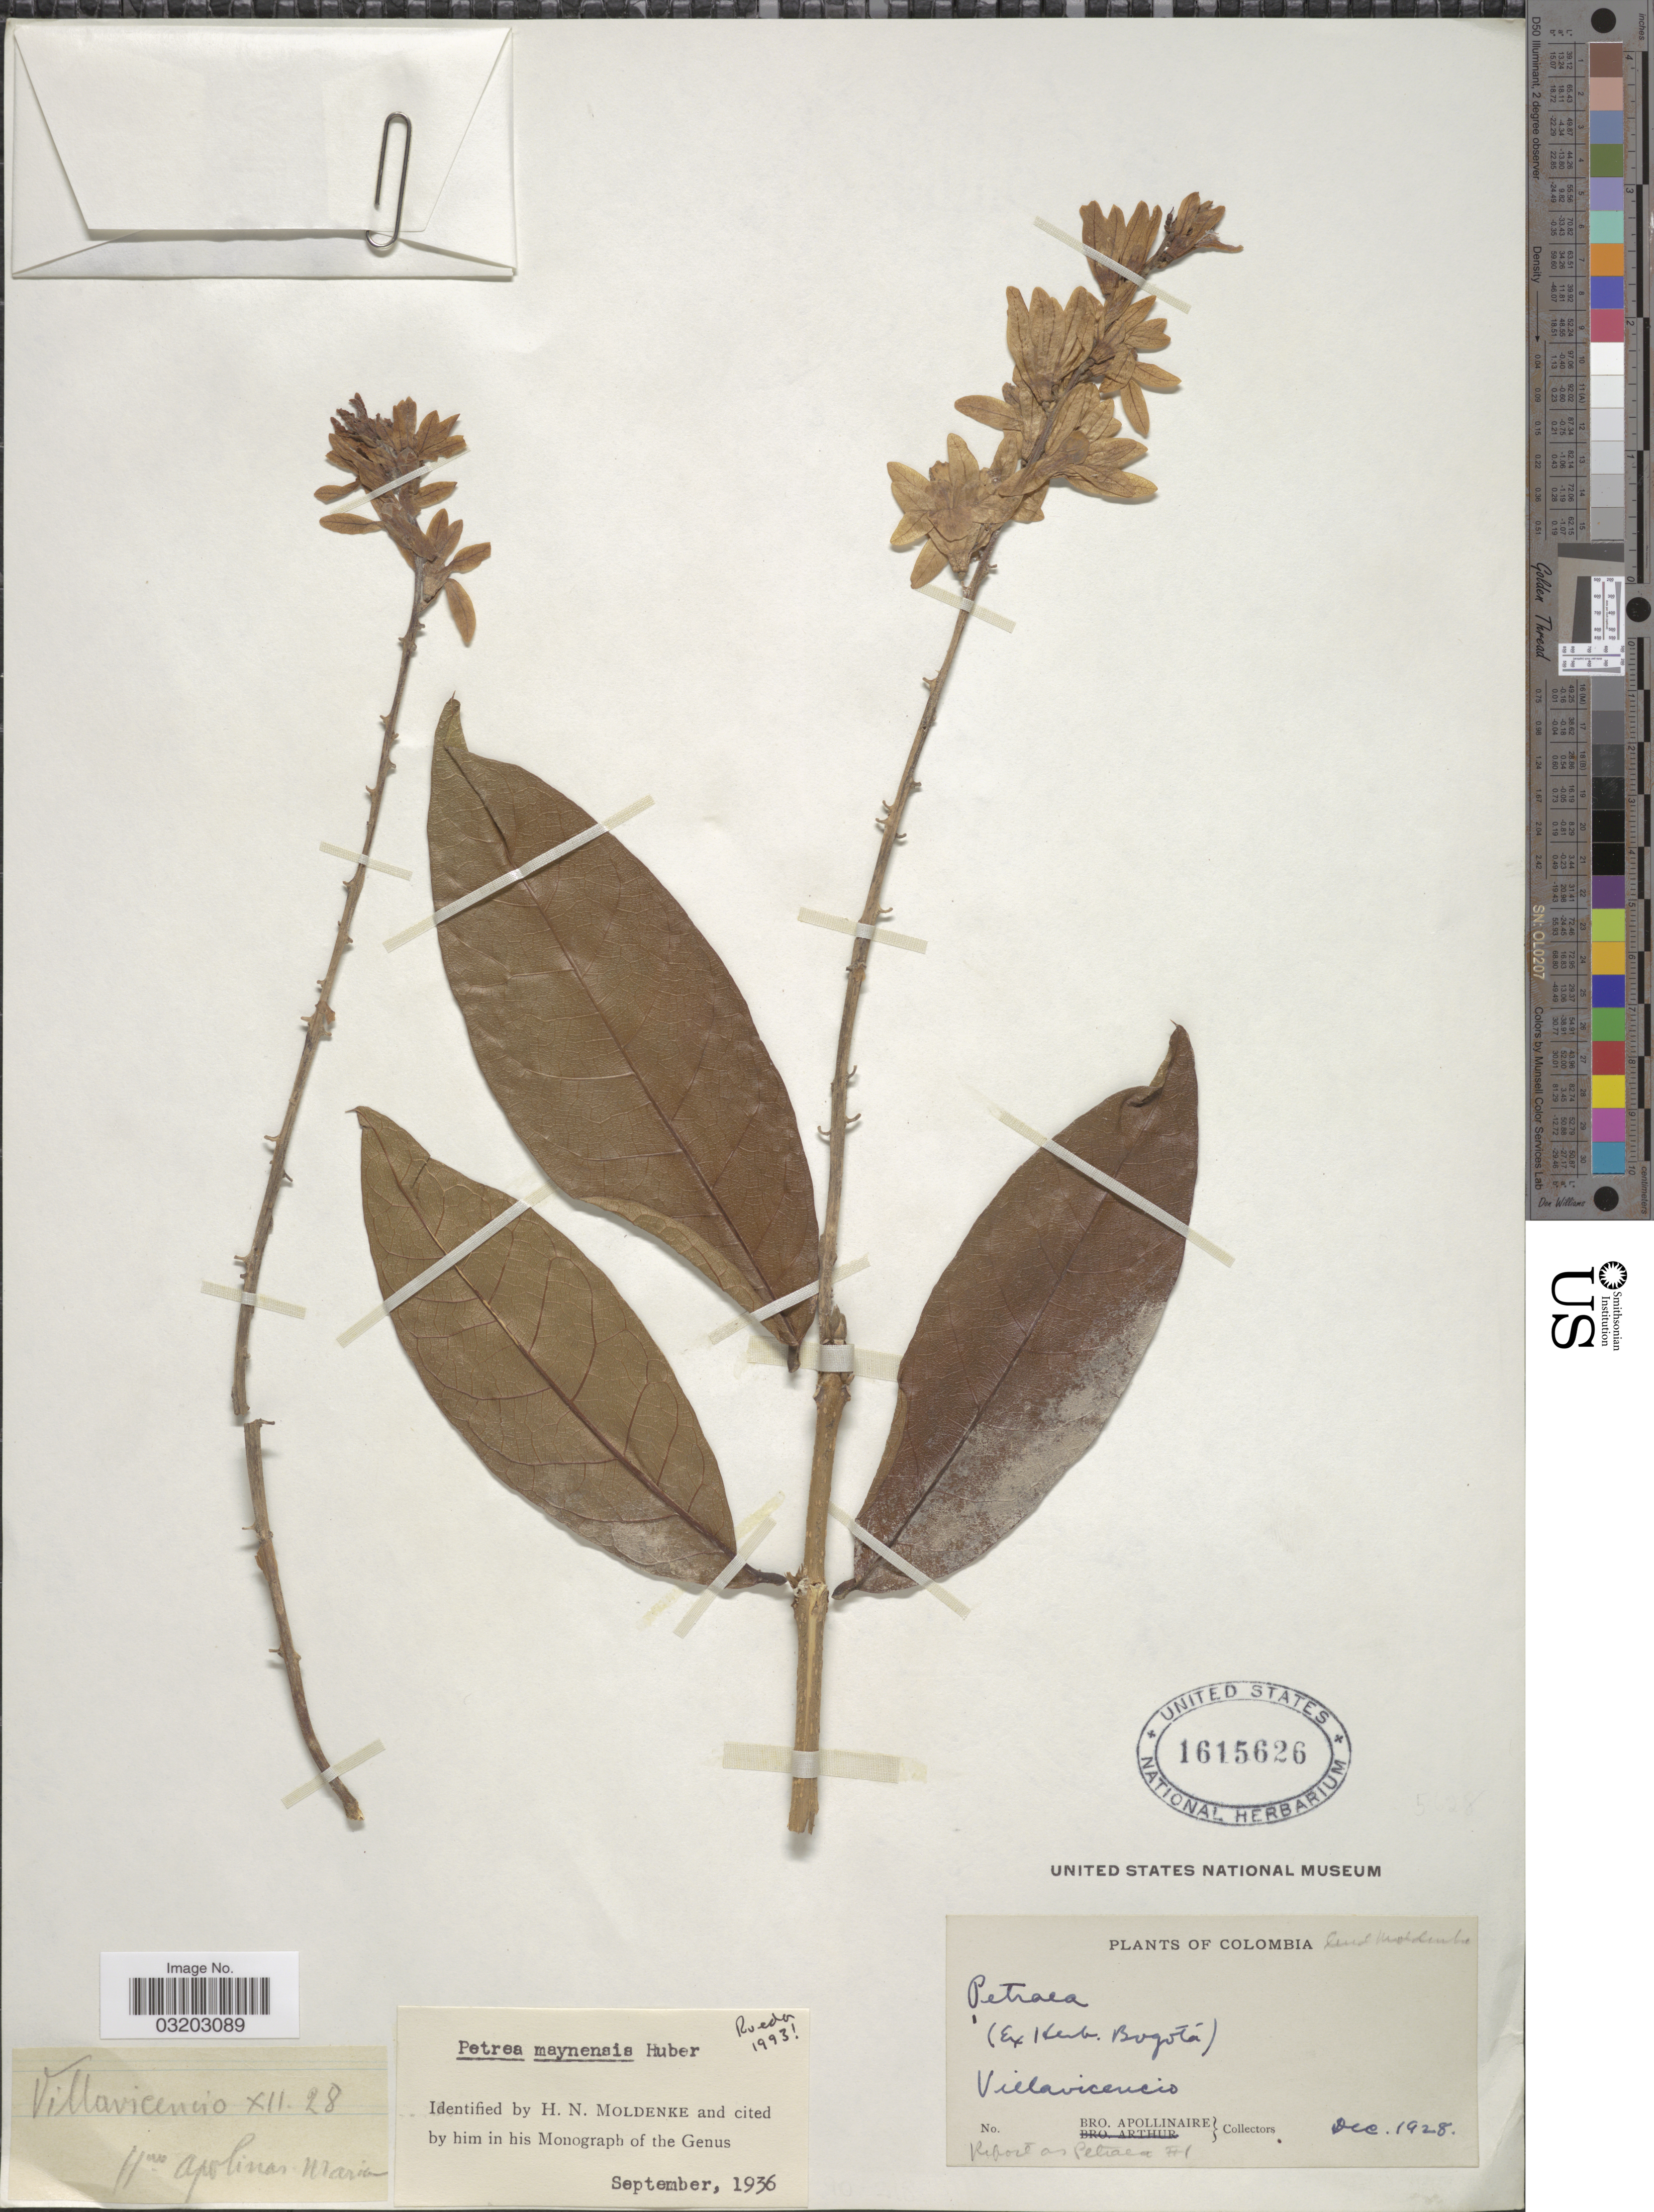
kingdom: Plantae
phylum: Tracheophyta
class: Magnoliopsida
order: Lamiales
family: Verbenaceae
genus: Petrea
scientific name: Petrea maynensis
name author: Huber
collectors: Bro. Apollinaire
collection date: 1928-12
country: Colombia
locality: Villavicencio.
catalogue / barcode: US 1615626